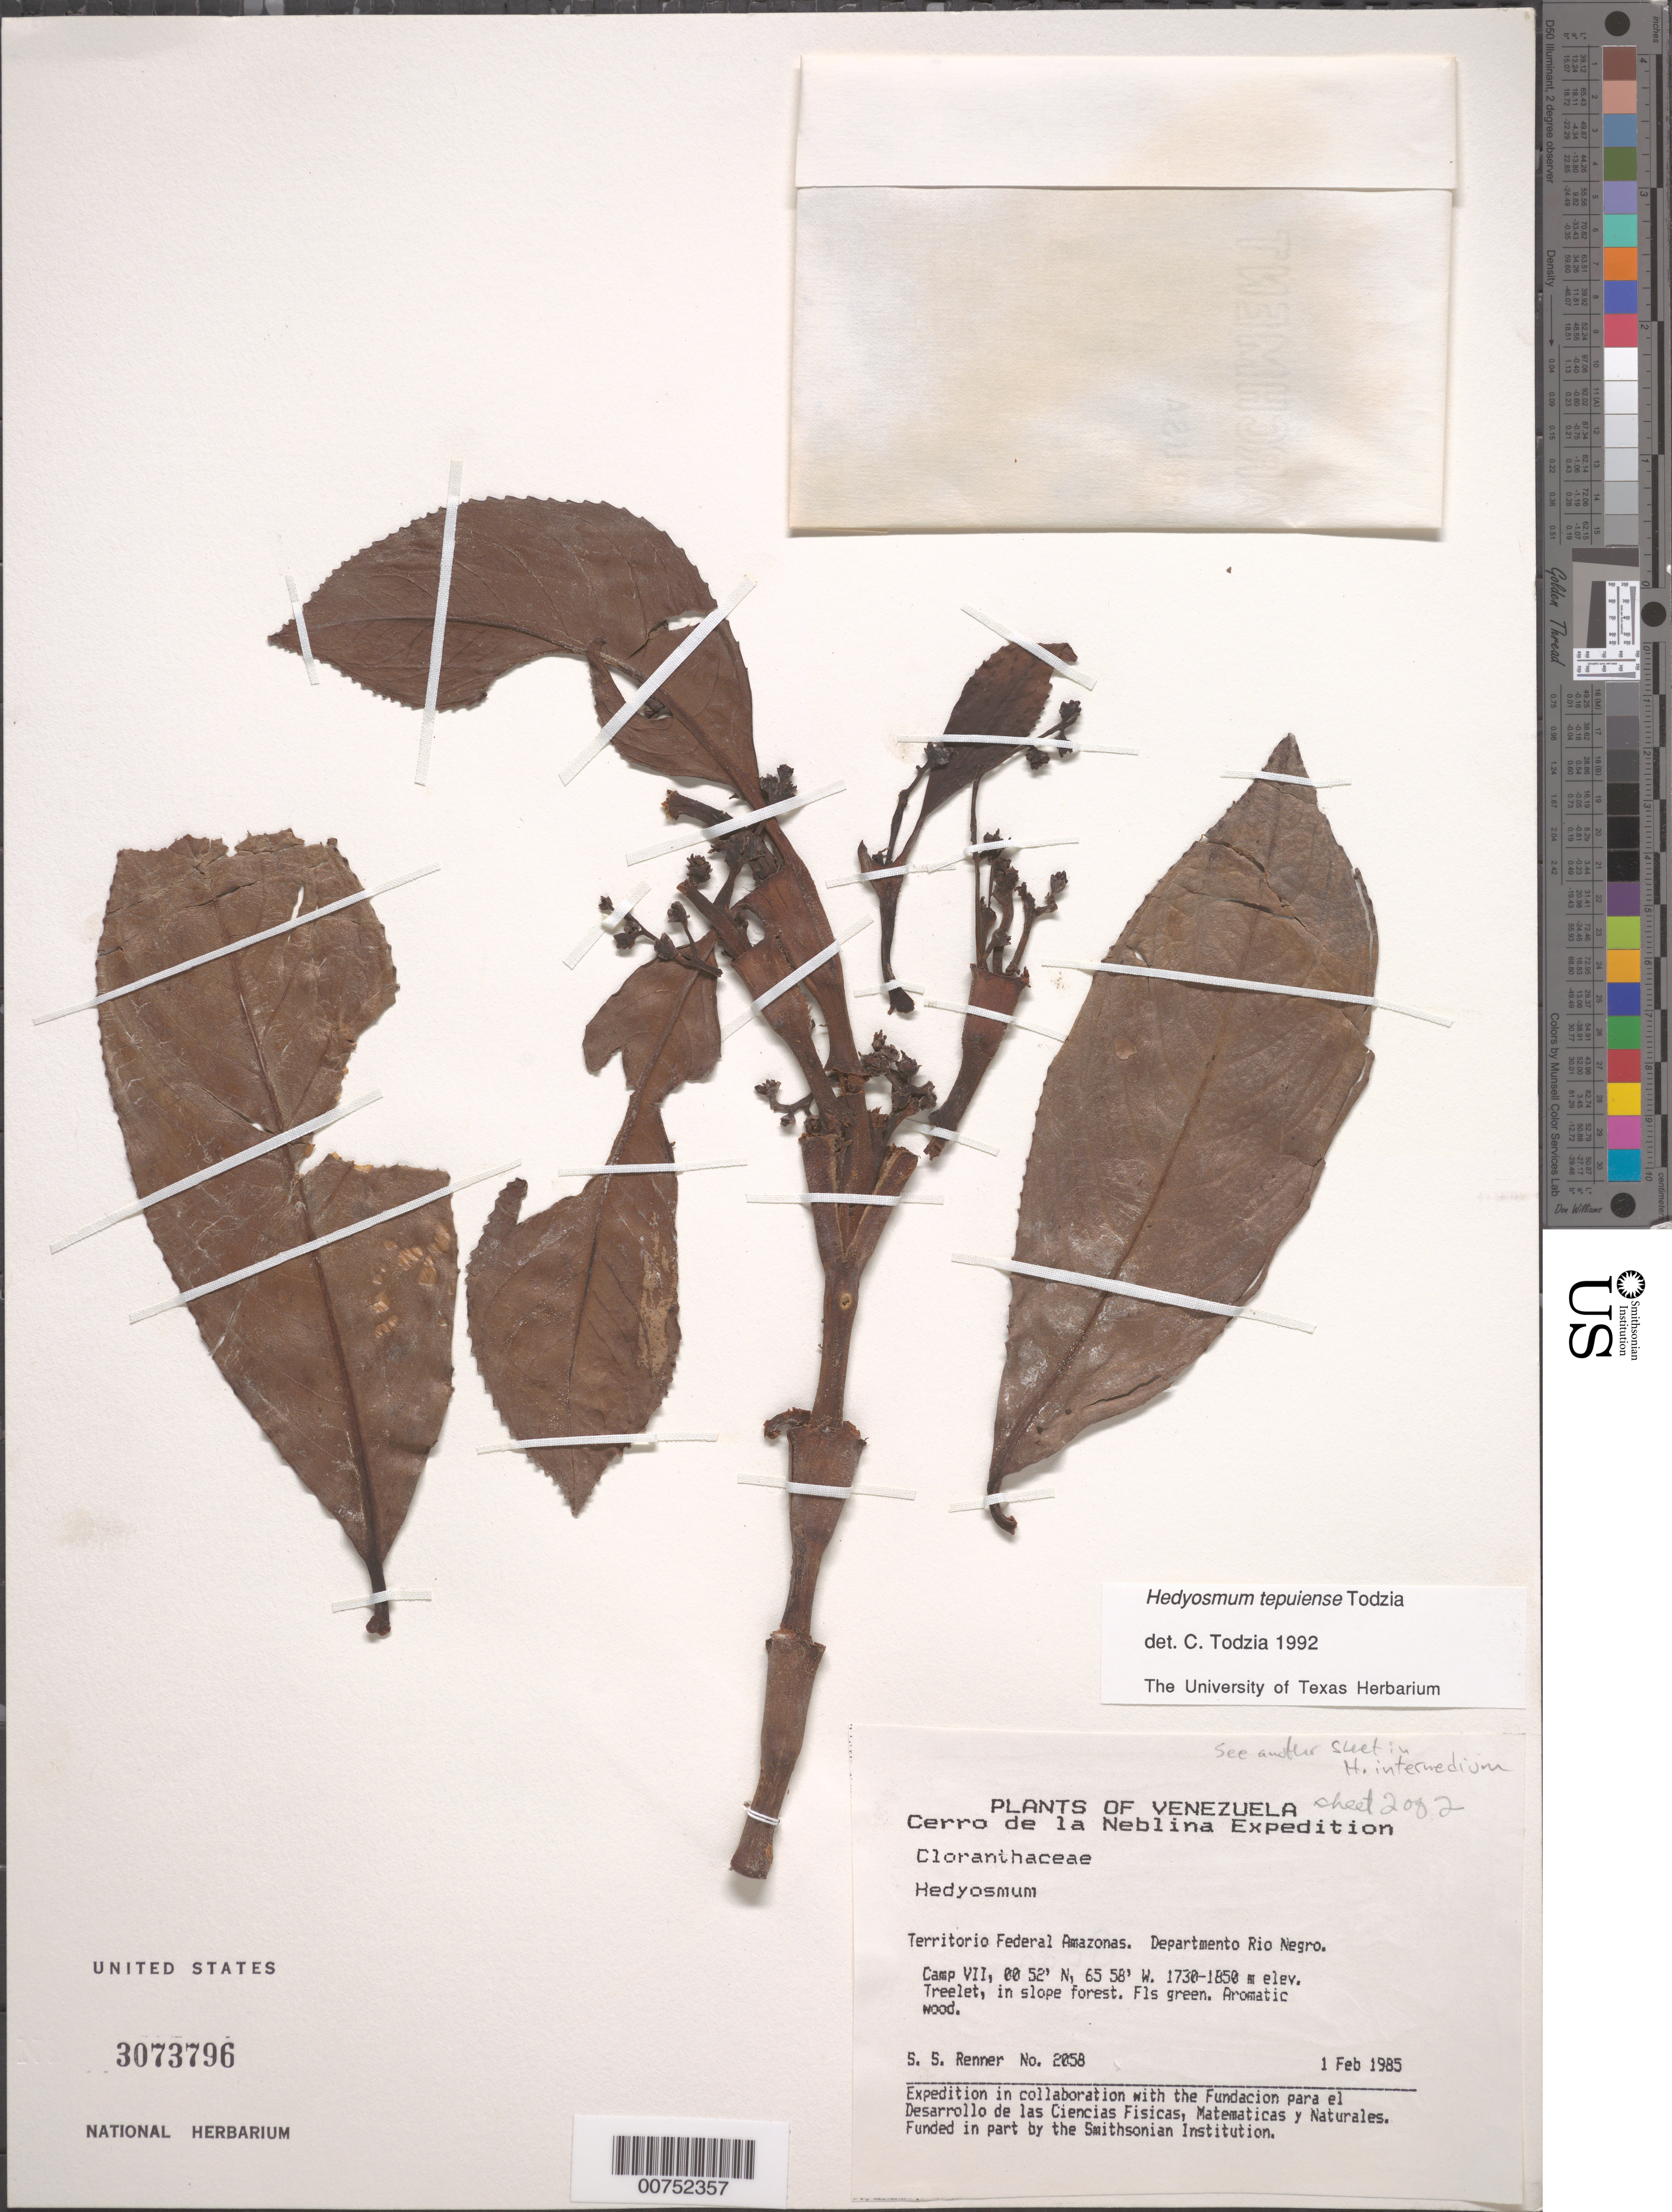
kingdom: Plantae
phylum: Tracheophyta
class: Magnoliopsida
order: Chloranthales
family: Chloranthaceae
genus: Hedyosmum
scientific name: Hedyosmum tepuiense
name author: Todzia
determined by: Todzia, C. A., (TEX), University of Texas Austin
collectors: S. S. Renner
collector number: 2058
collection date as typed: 1-Feb-85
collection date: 1985-02-01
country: Venezuela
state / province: Amazonas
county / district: Río Negro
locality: Cerro de la Neblina, Camp VII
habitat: Slope forest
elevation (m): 1730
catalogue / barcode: US 3073796